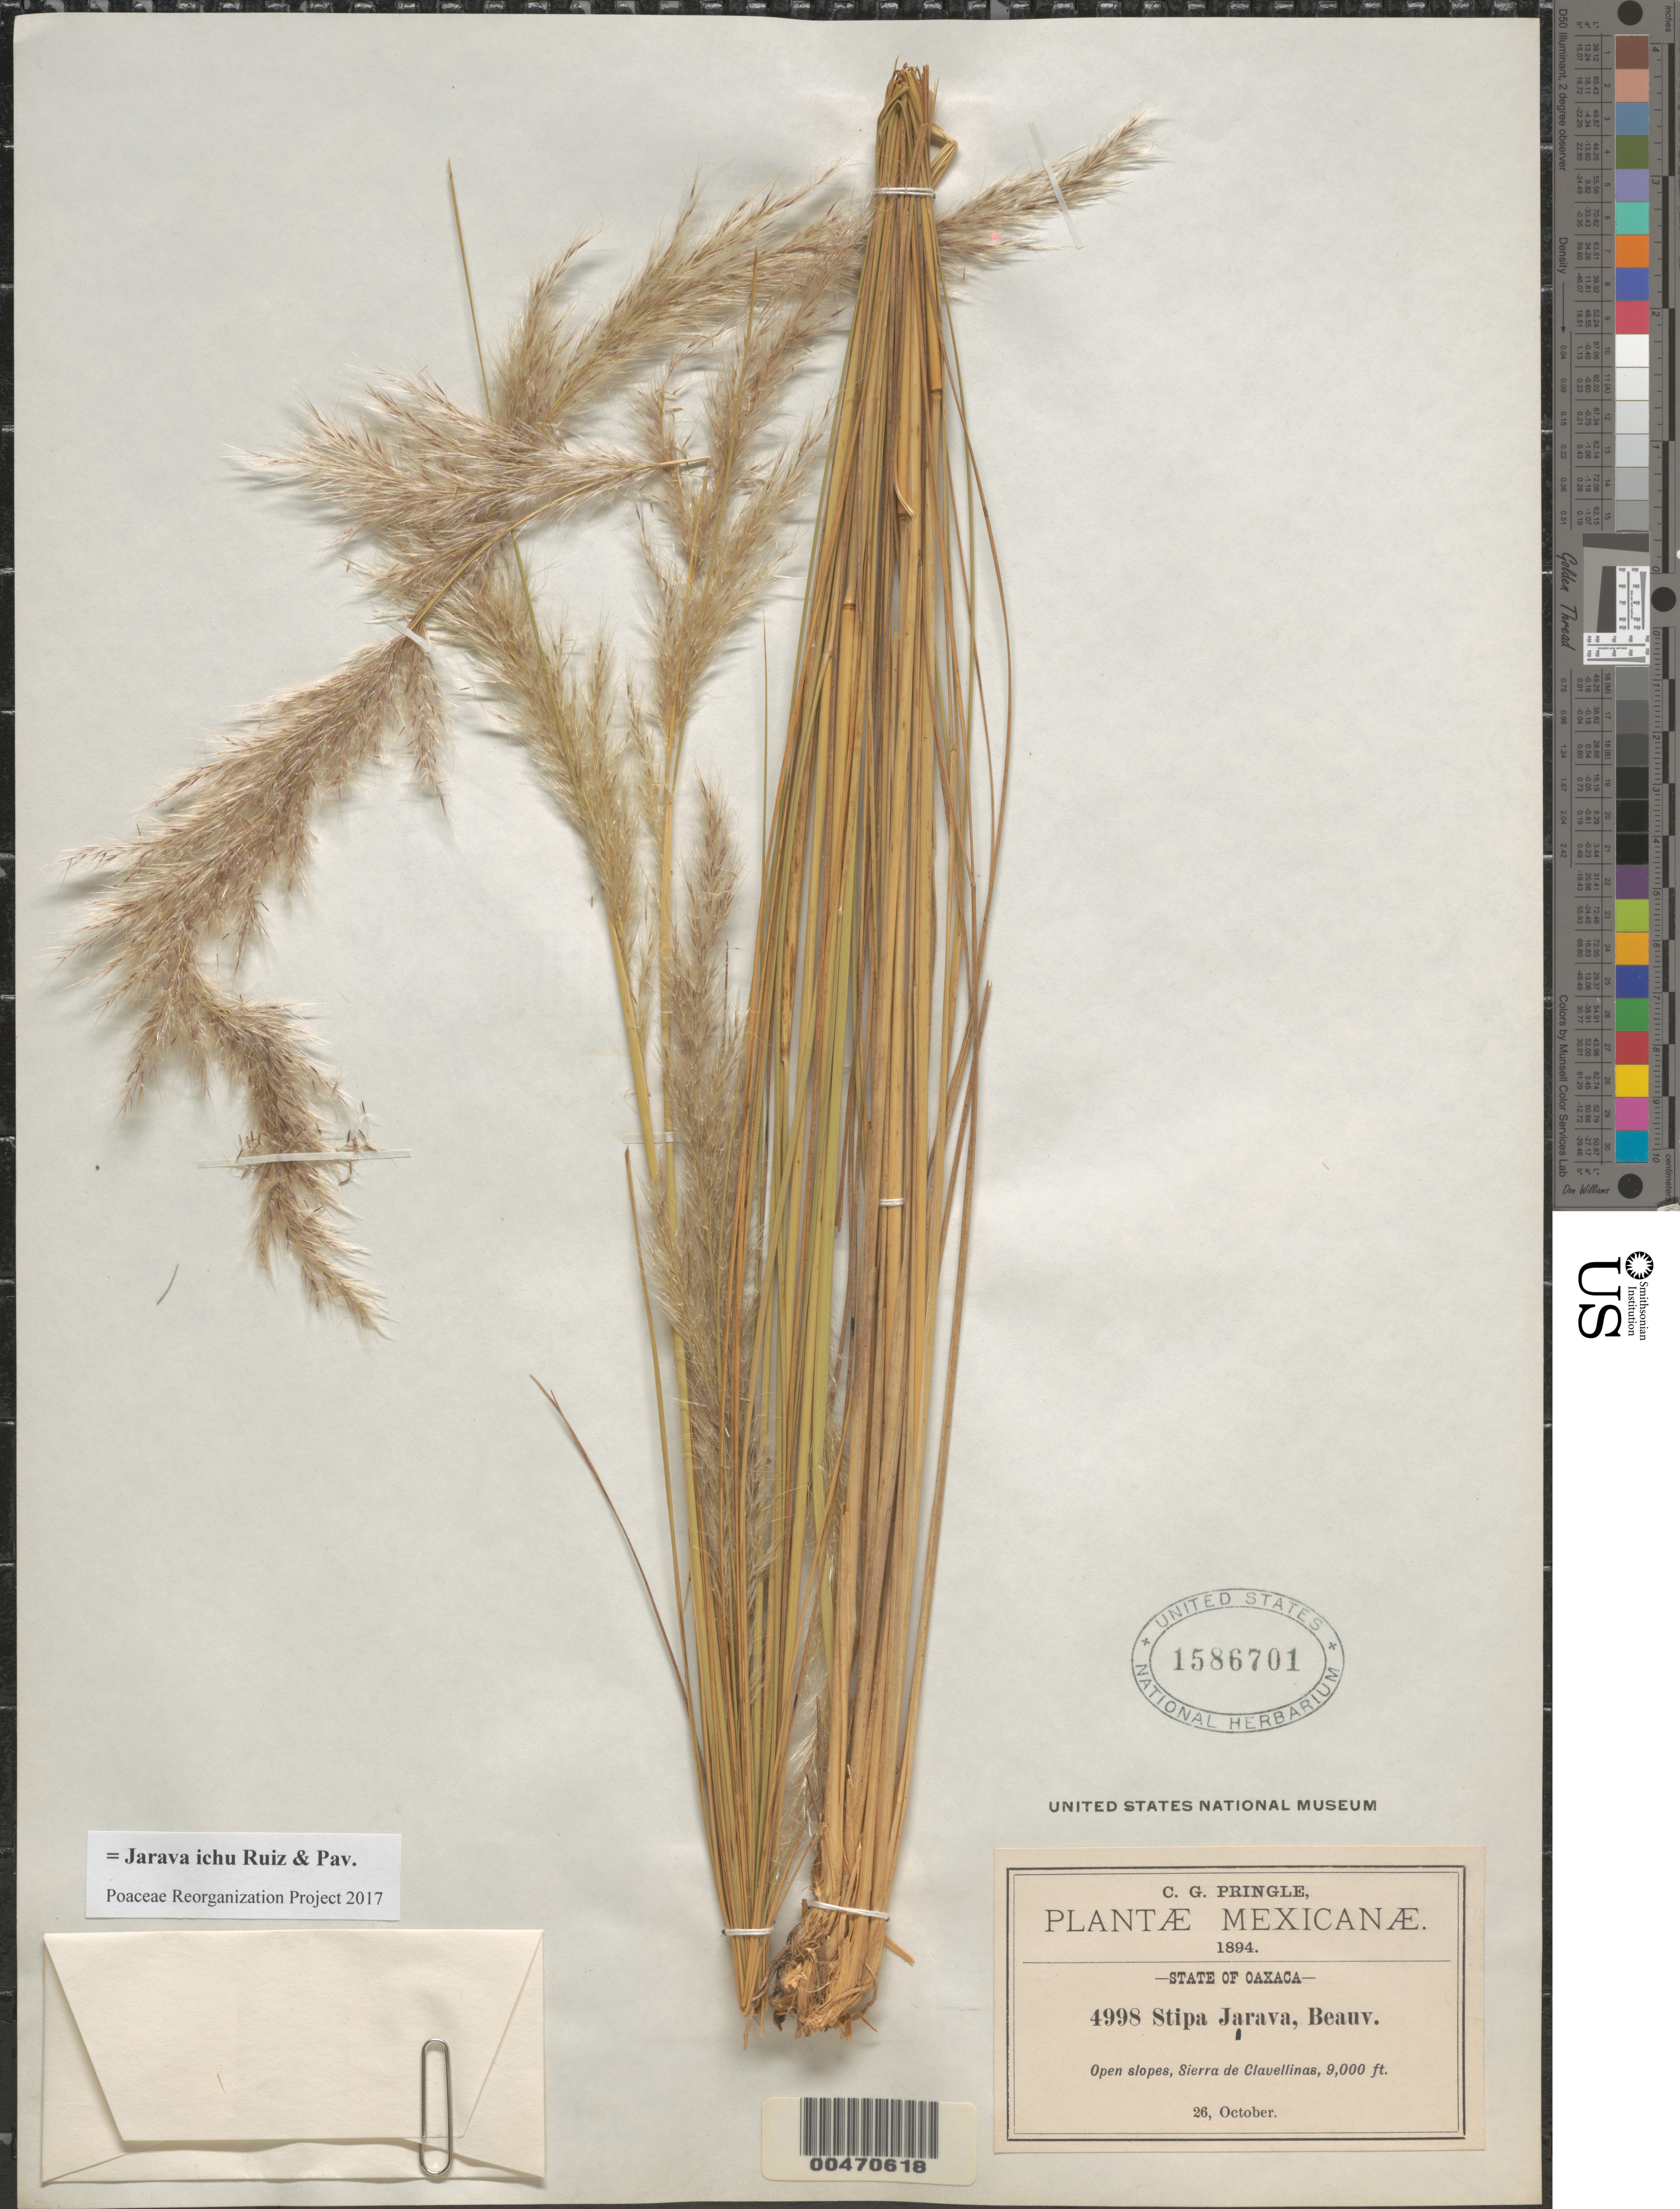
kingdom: Plantae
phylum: Tracheophyta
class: Liliopsida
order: Poales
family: Poaceae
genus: Jarava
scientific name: Jarava ichu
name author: Ruiz & Pav.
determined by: Poaceae Reorganization Project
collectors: C. G. Pringle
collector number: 4998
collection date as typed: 26 Oct 1894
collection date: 1894-10-26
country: Mexico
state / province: Oaxaca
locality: Sierra de Clavellinas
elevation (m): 2743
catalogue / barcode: US 1586701